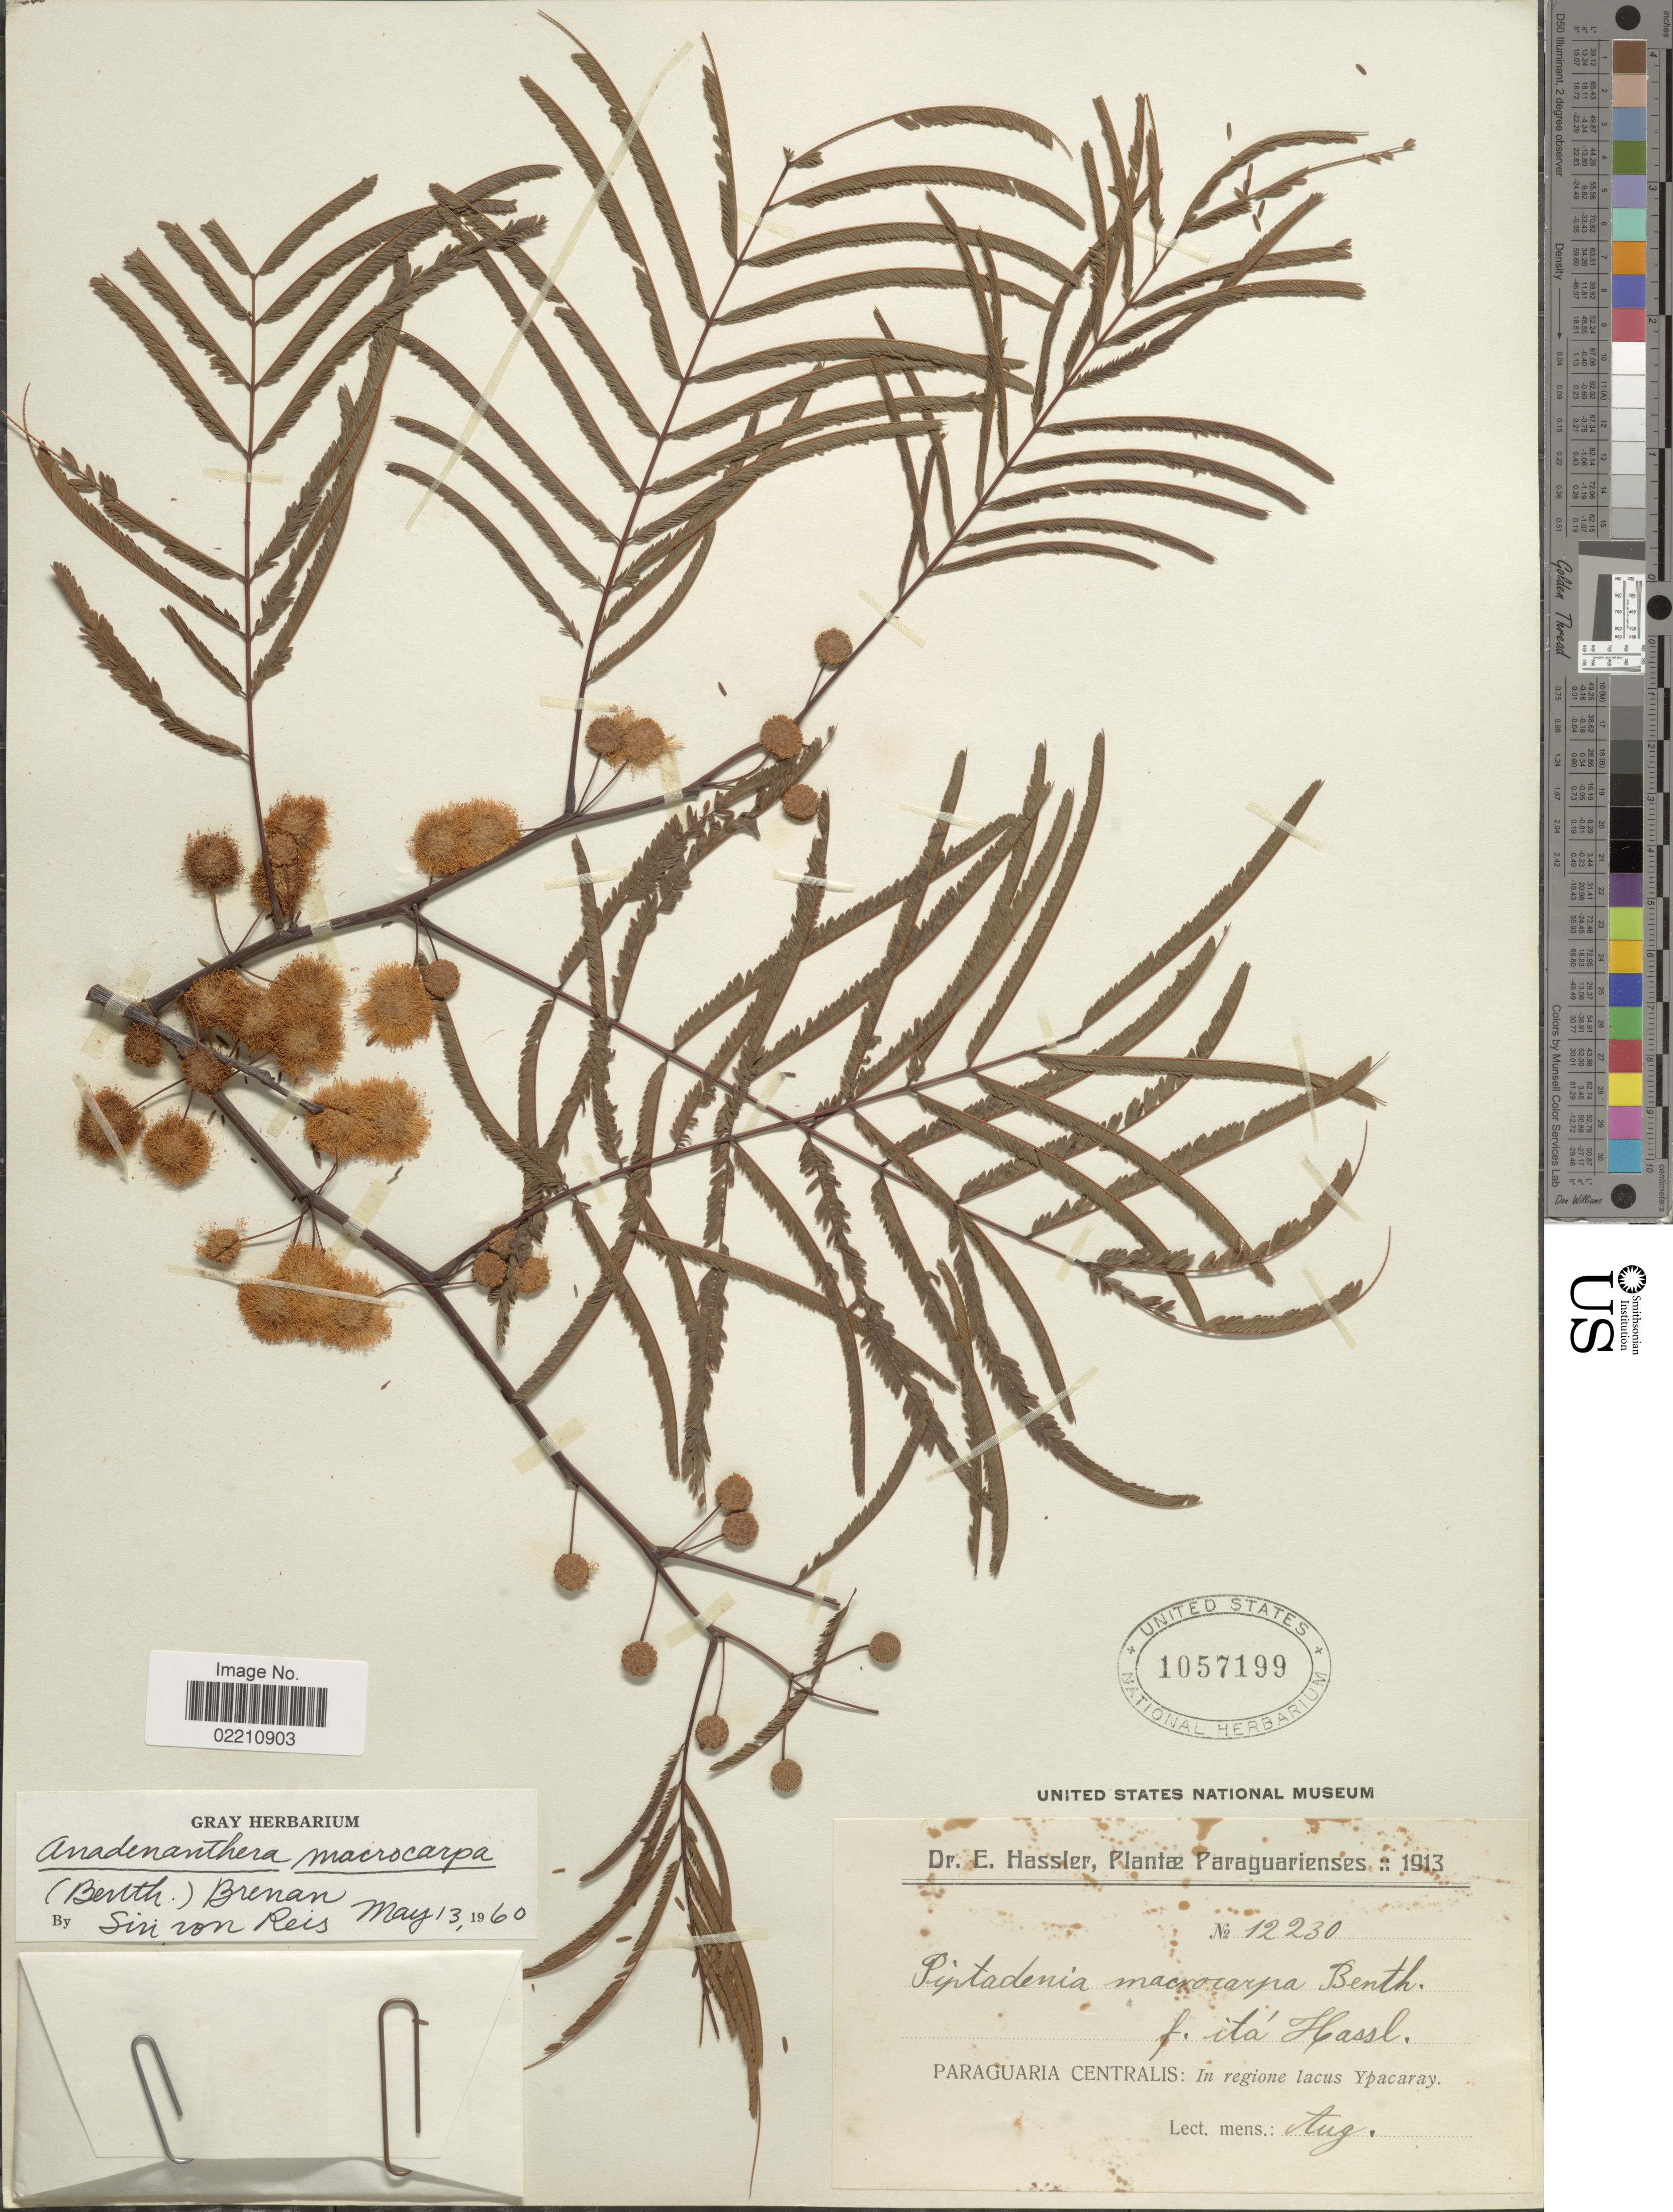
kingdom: Plantae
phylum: Tracheophyta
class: Magnoliopsida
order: Fabales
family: Fabaceae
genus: Anadenanthera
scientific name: Anadenanthera macrocarpa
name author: (Benth.) Brenan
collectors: E. Hassler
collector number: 12230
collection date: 1913-08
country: Paraguay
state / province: Paraguari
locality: Paraguaria Centralis: In regione lacus Ypacaray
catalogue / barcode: US 1057199